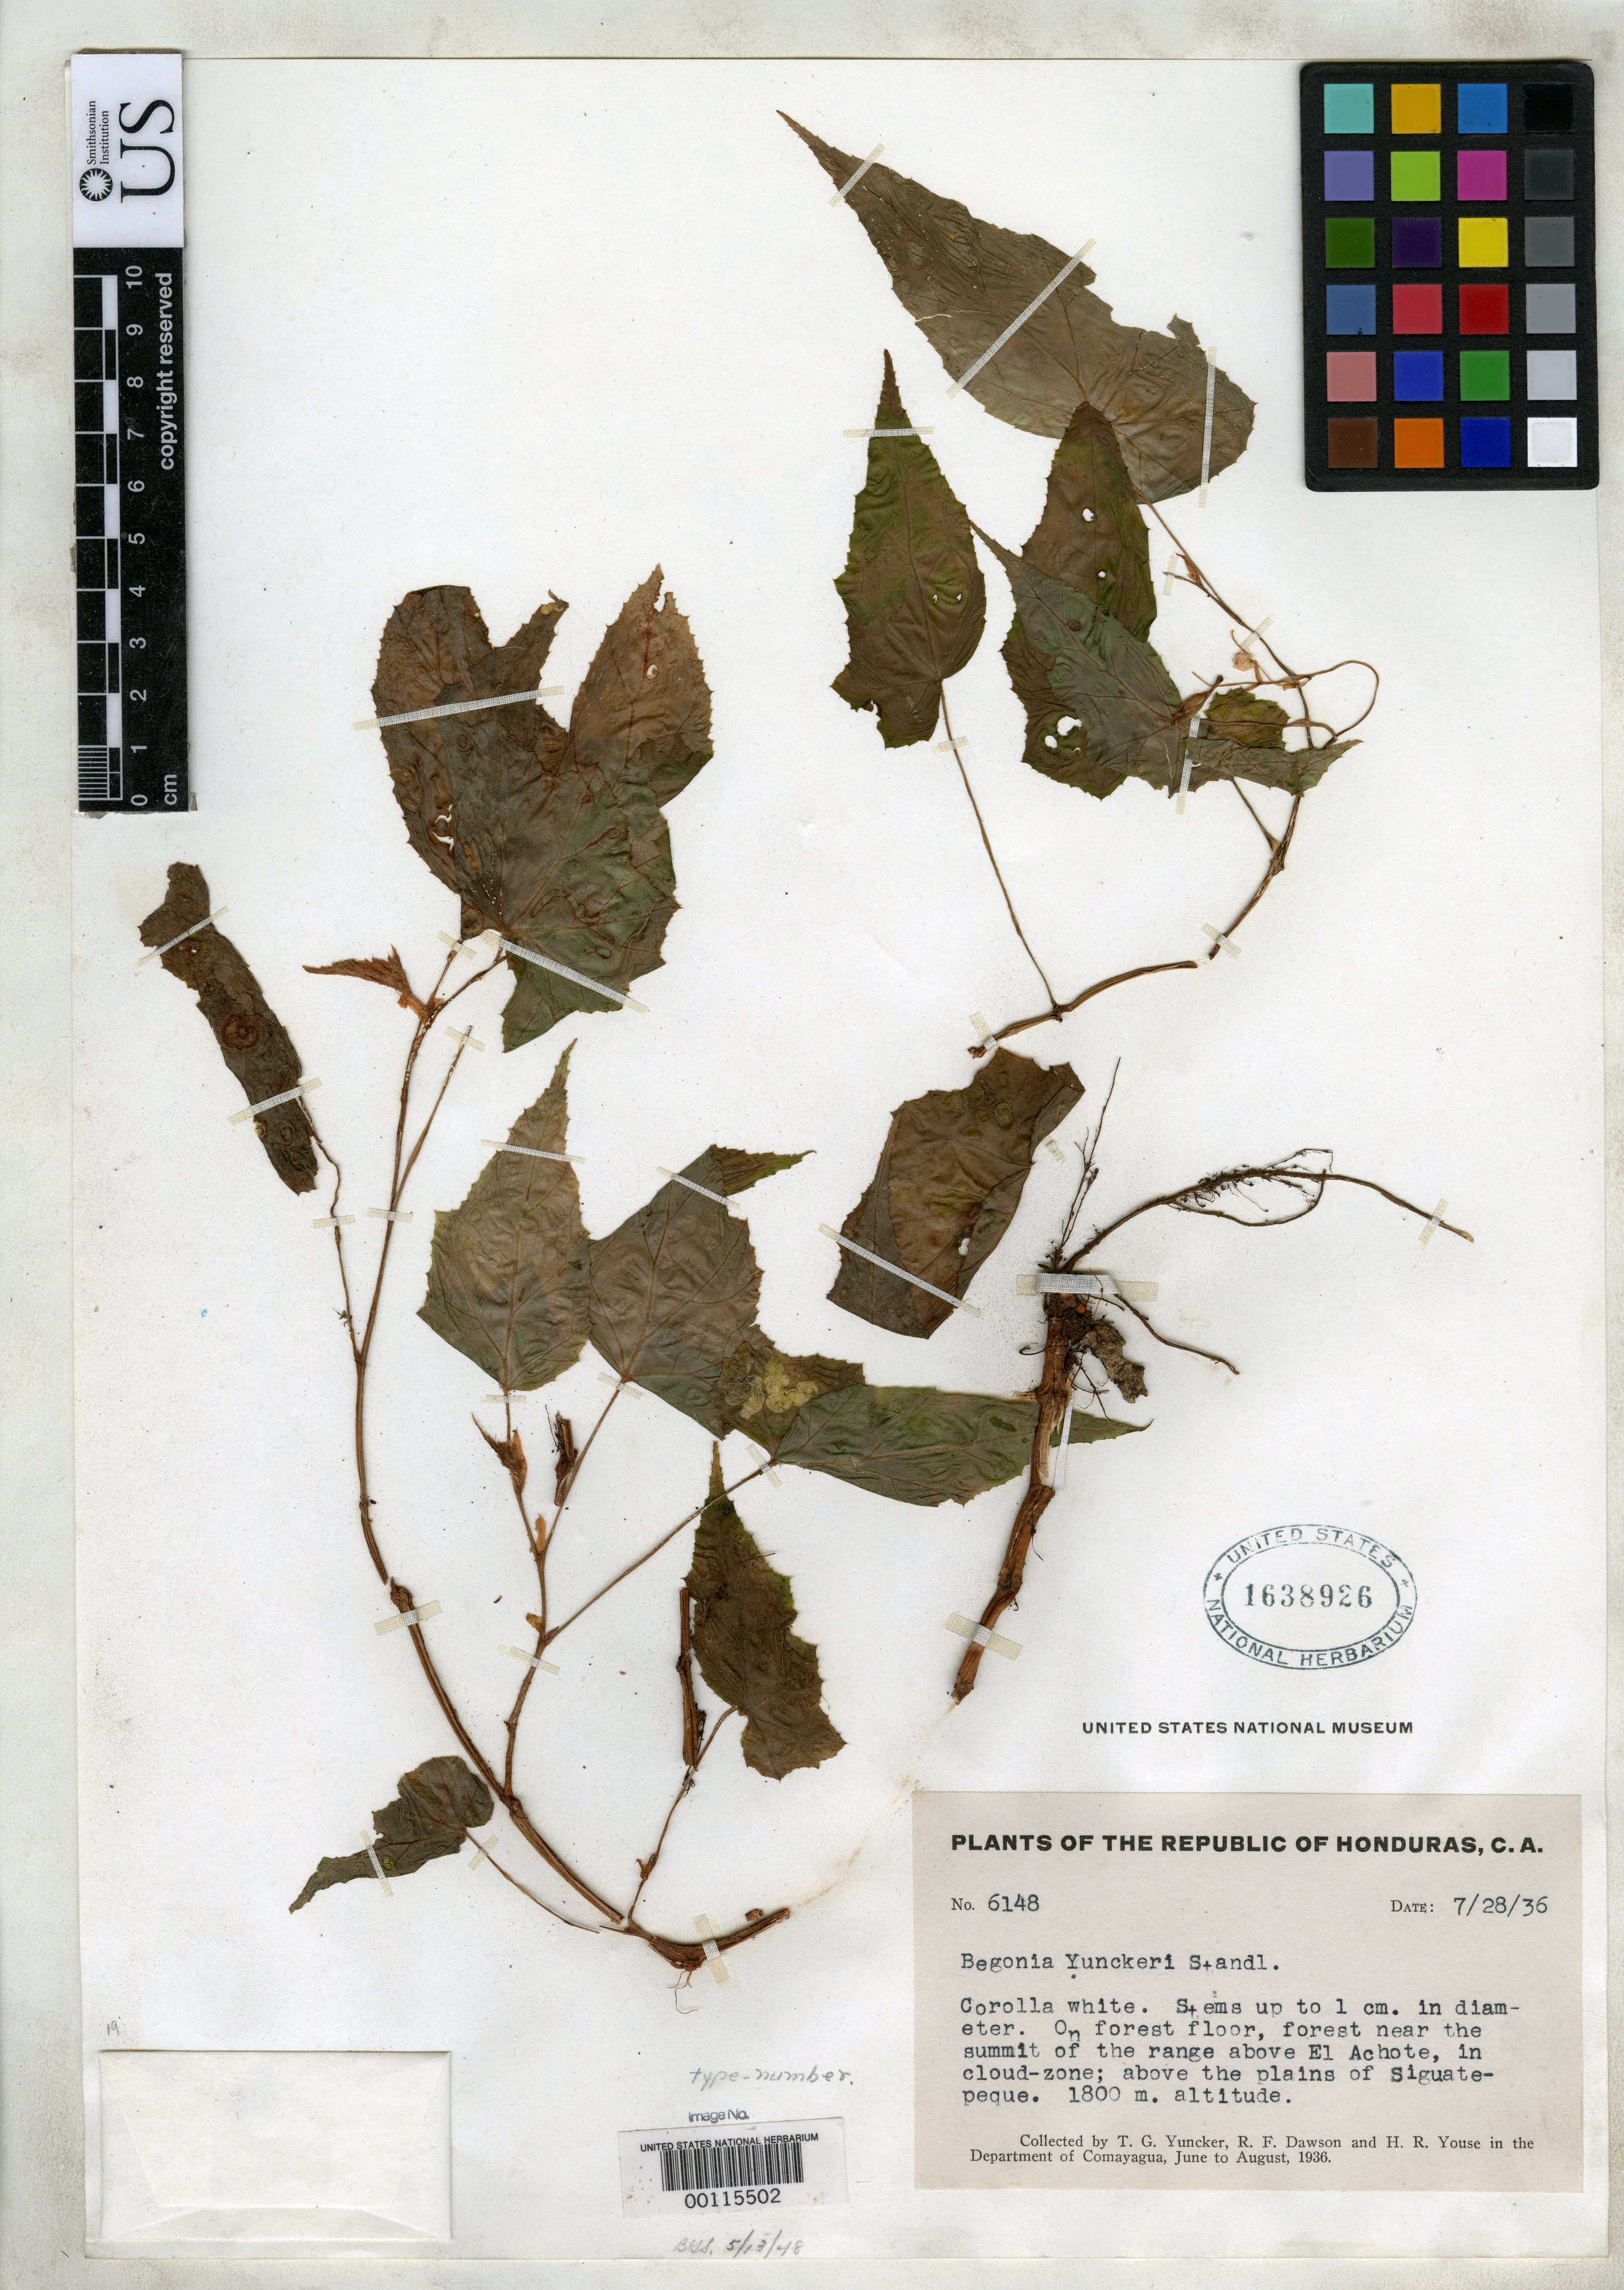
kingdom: Plantae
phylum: Tracheophyta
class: Magnoliopsida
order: Cucurbitales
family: Begoniaceae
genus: Begonia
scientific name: Begonia yunckeri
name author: Standl. in Yunck.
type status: Isotype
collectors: T. G. Yuncker, R. F. Dawson & H. Youse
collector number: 6148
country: Honduras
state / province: Comayagua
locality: El Achote, plains of Siguatepeque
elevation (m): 1800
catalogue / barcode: US 1638926